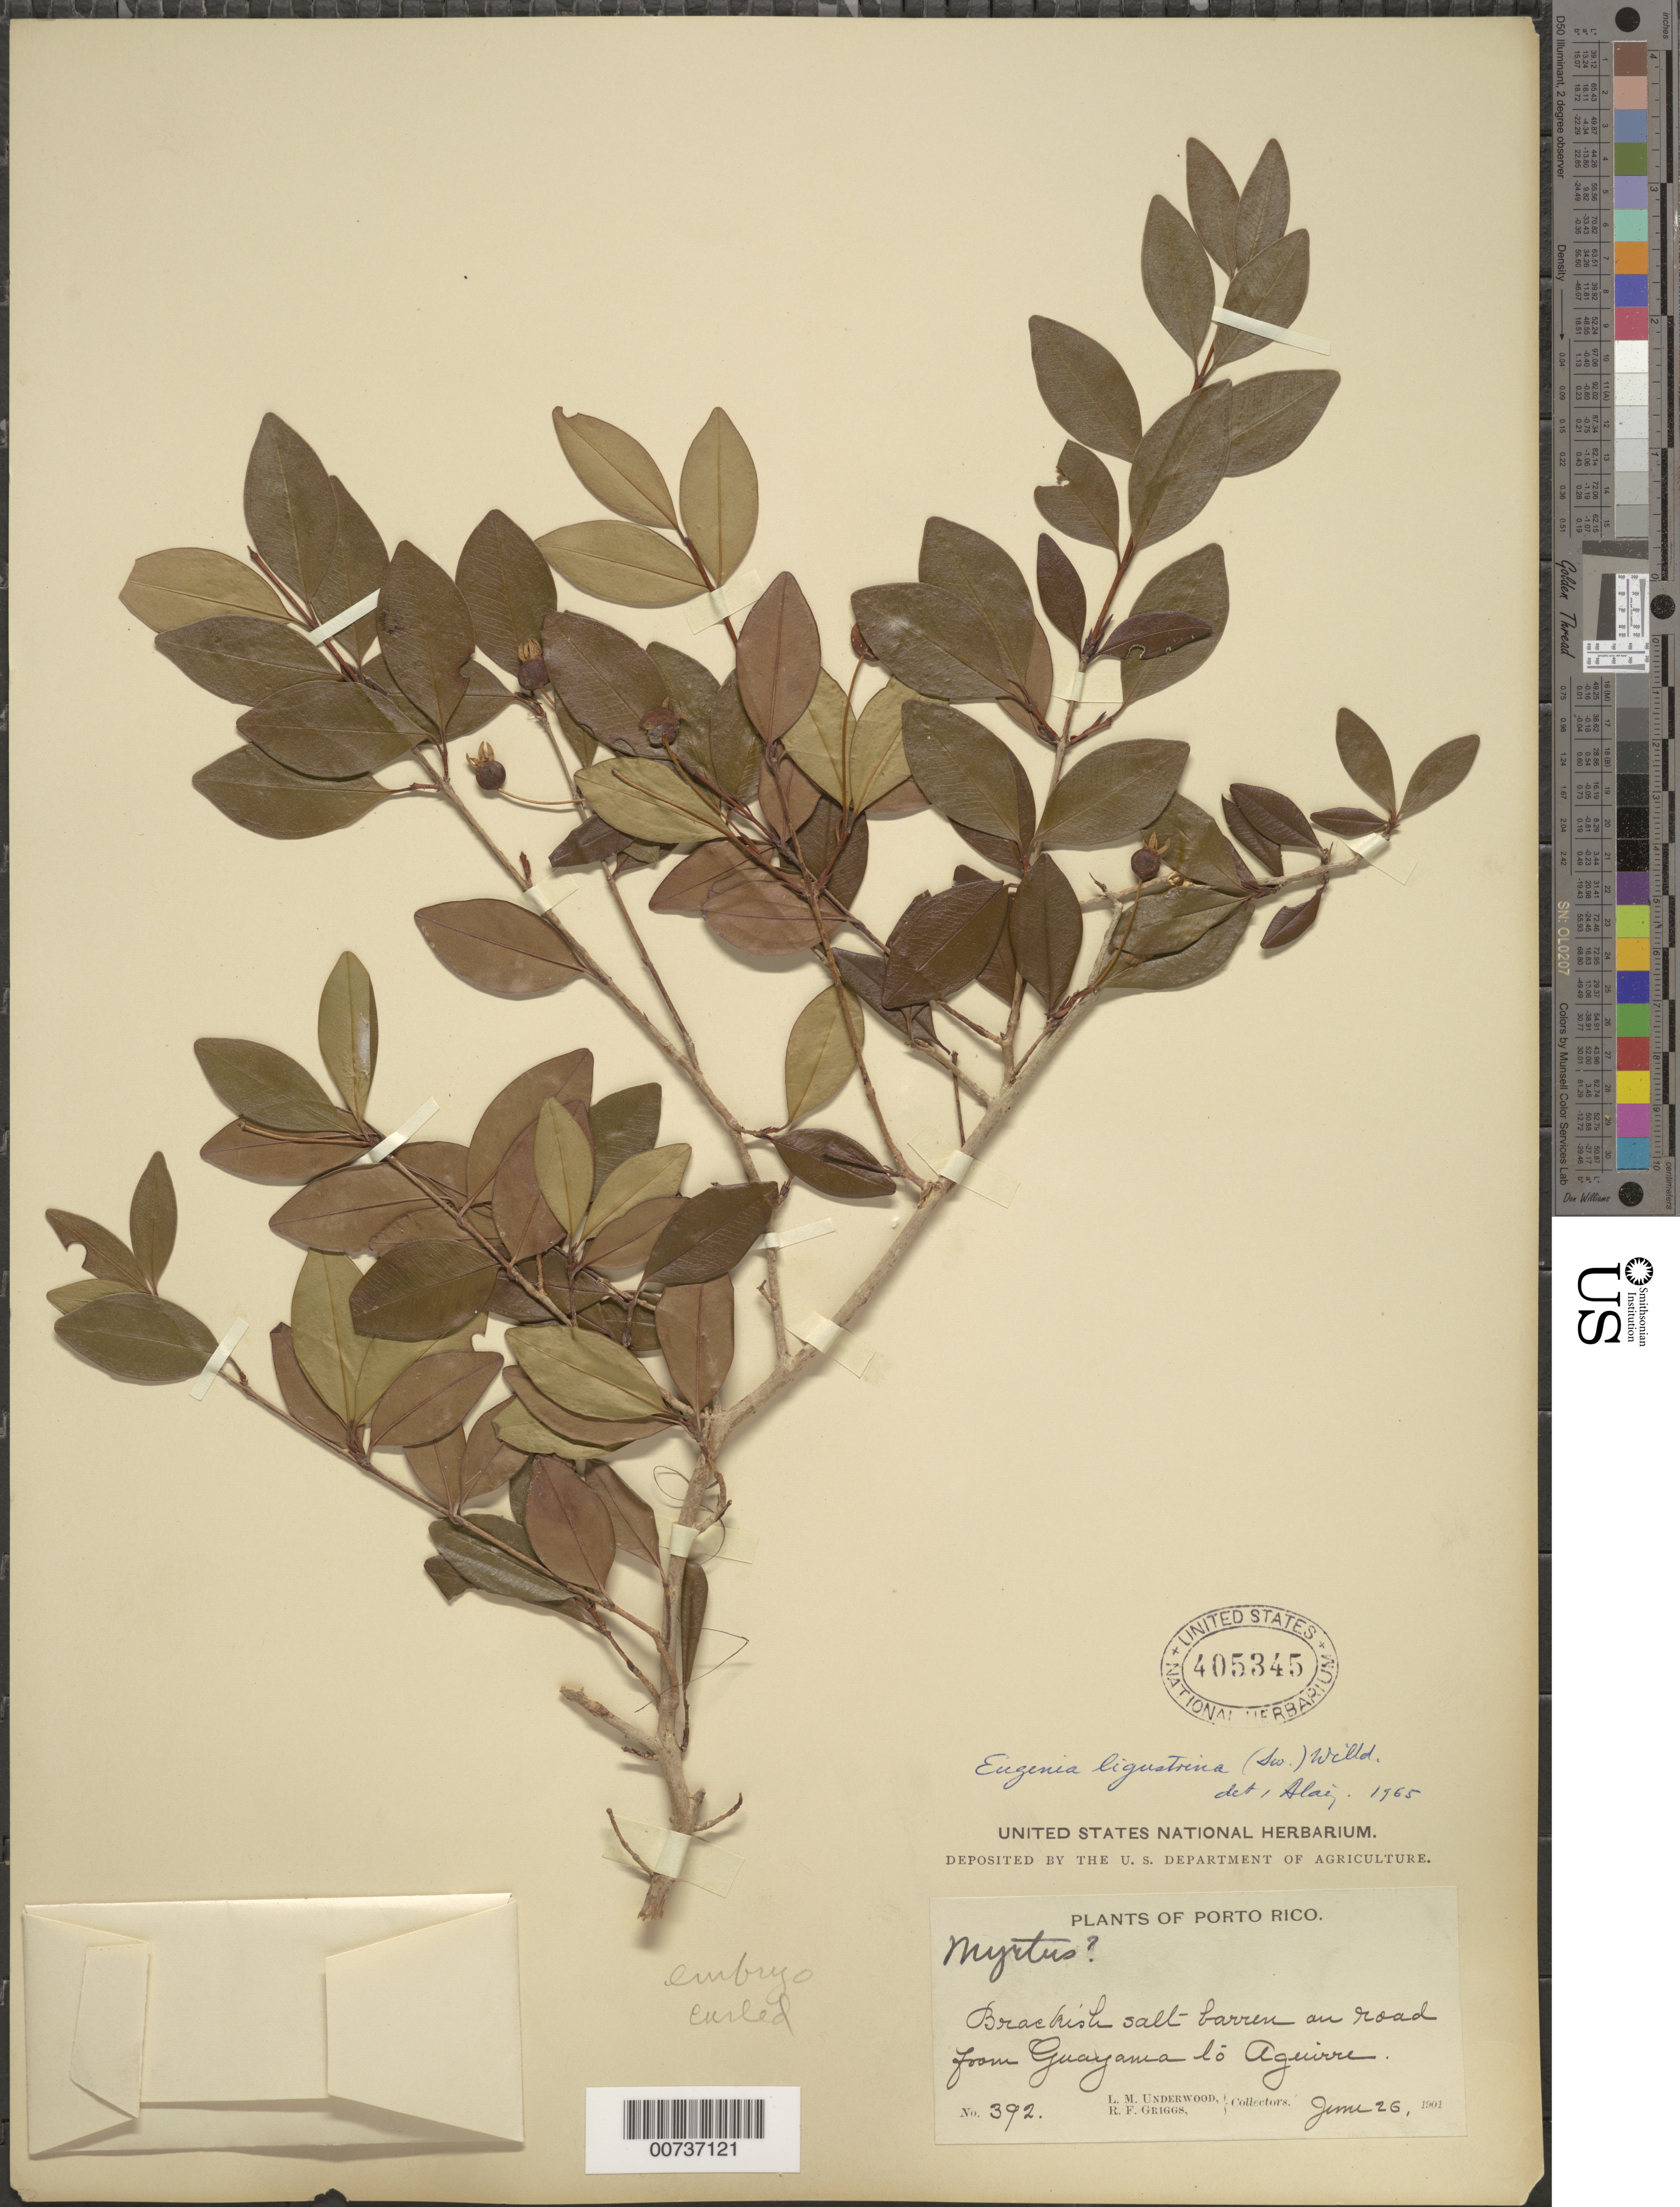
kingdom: Plantae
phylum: Tracheophyta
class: Magnoliopsida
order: Myrtales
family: Myrtaceae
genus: Eugenia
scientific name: Eugenia ligustrina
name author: (Sw.) Willd.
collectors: L. M. Underwood & R. F. Griggs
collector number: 392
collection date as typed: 26 Jun 1901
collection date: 1901-06-26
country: Puerto Rico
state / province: Guayama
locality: From Guayama to Aguirre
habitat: Brackish salt barren on road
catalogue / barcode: US 405345